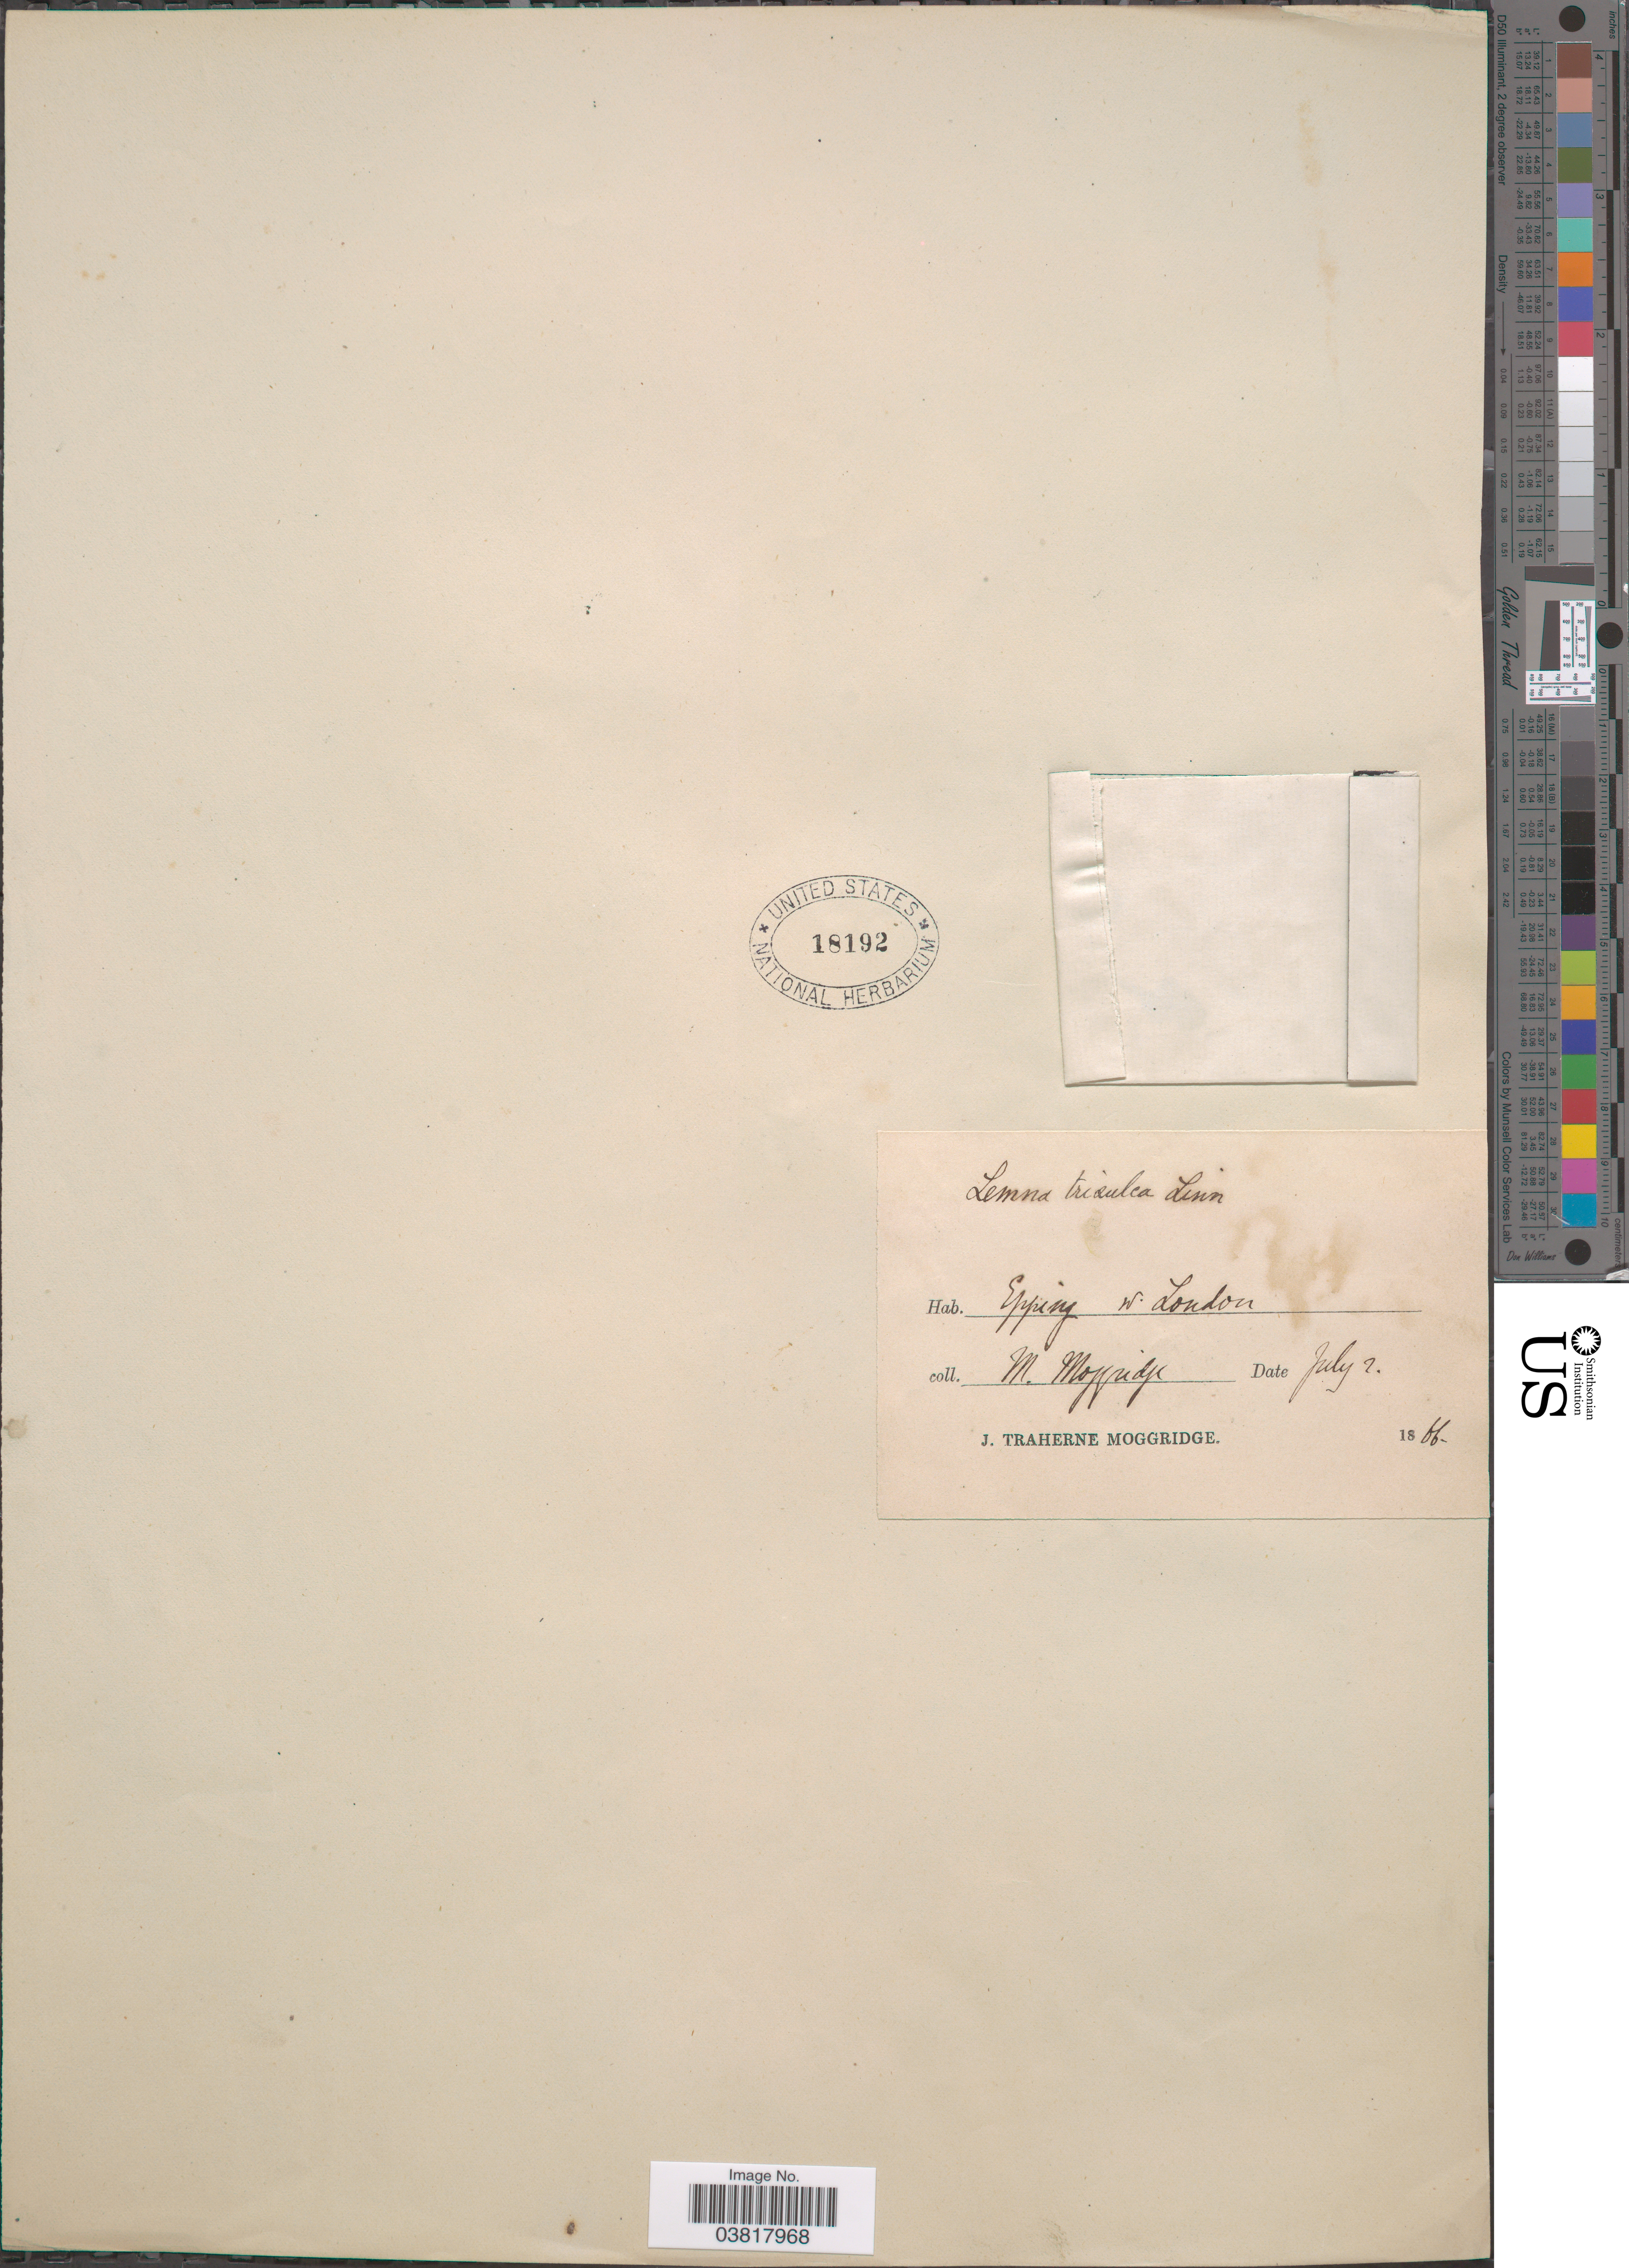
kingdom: Plantae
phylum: Tracheophyta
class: Liliopsida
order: Alismatales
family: Araceae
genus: Lemna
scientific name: Lemna trisulca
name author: L.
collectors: M. Moggridge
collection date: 1866-07-07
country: United Kingdom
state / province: England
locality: Epping w. London.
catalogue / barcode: US 18192